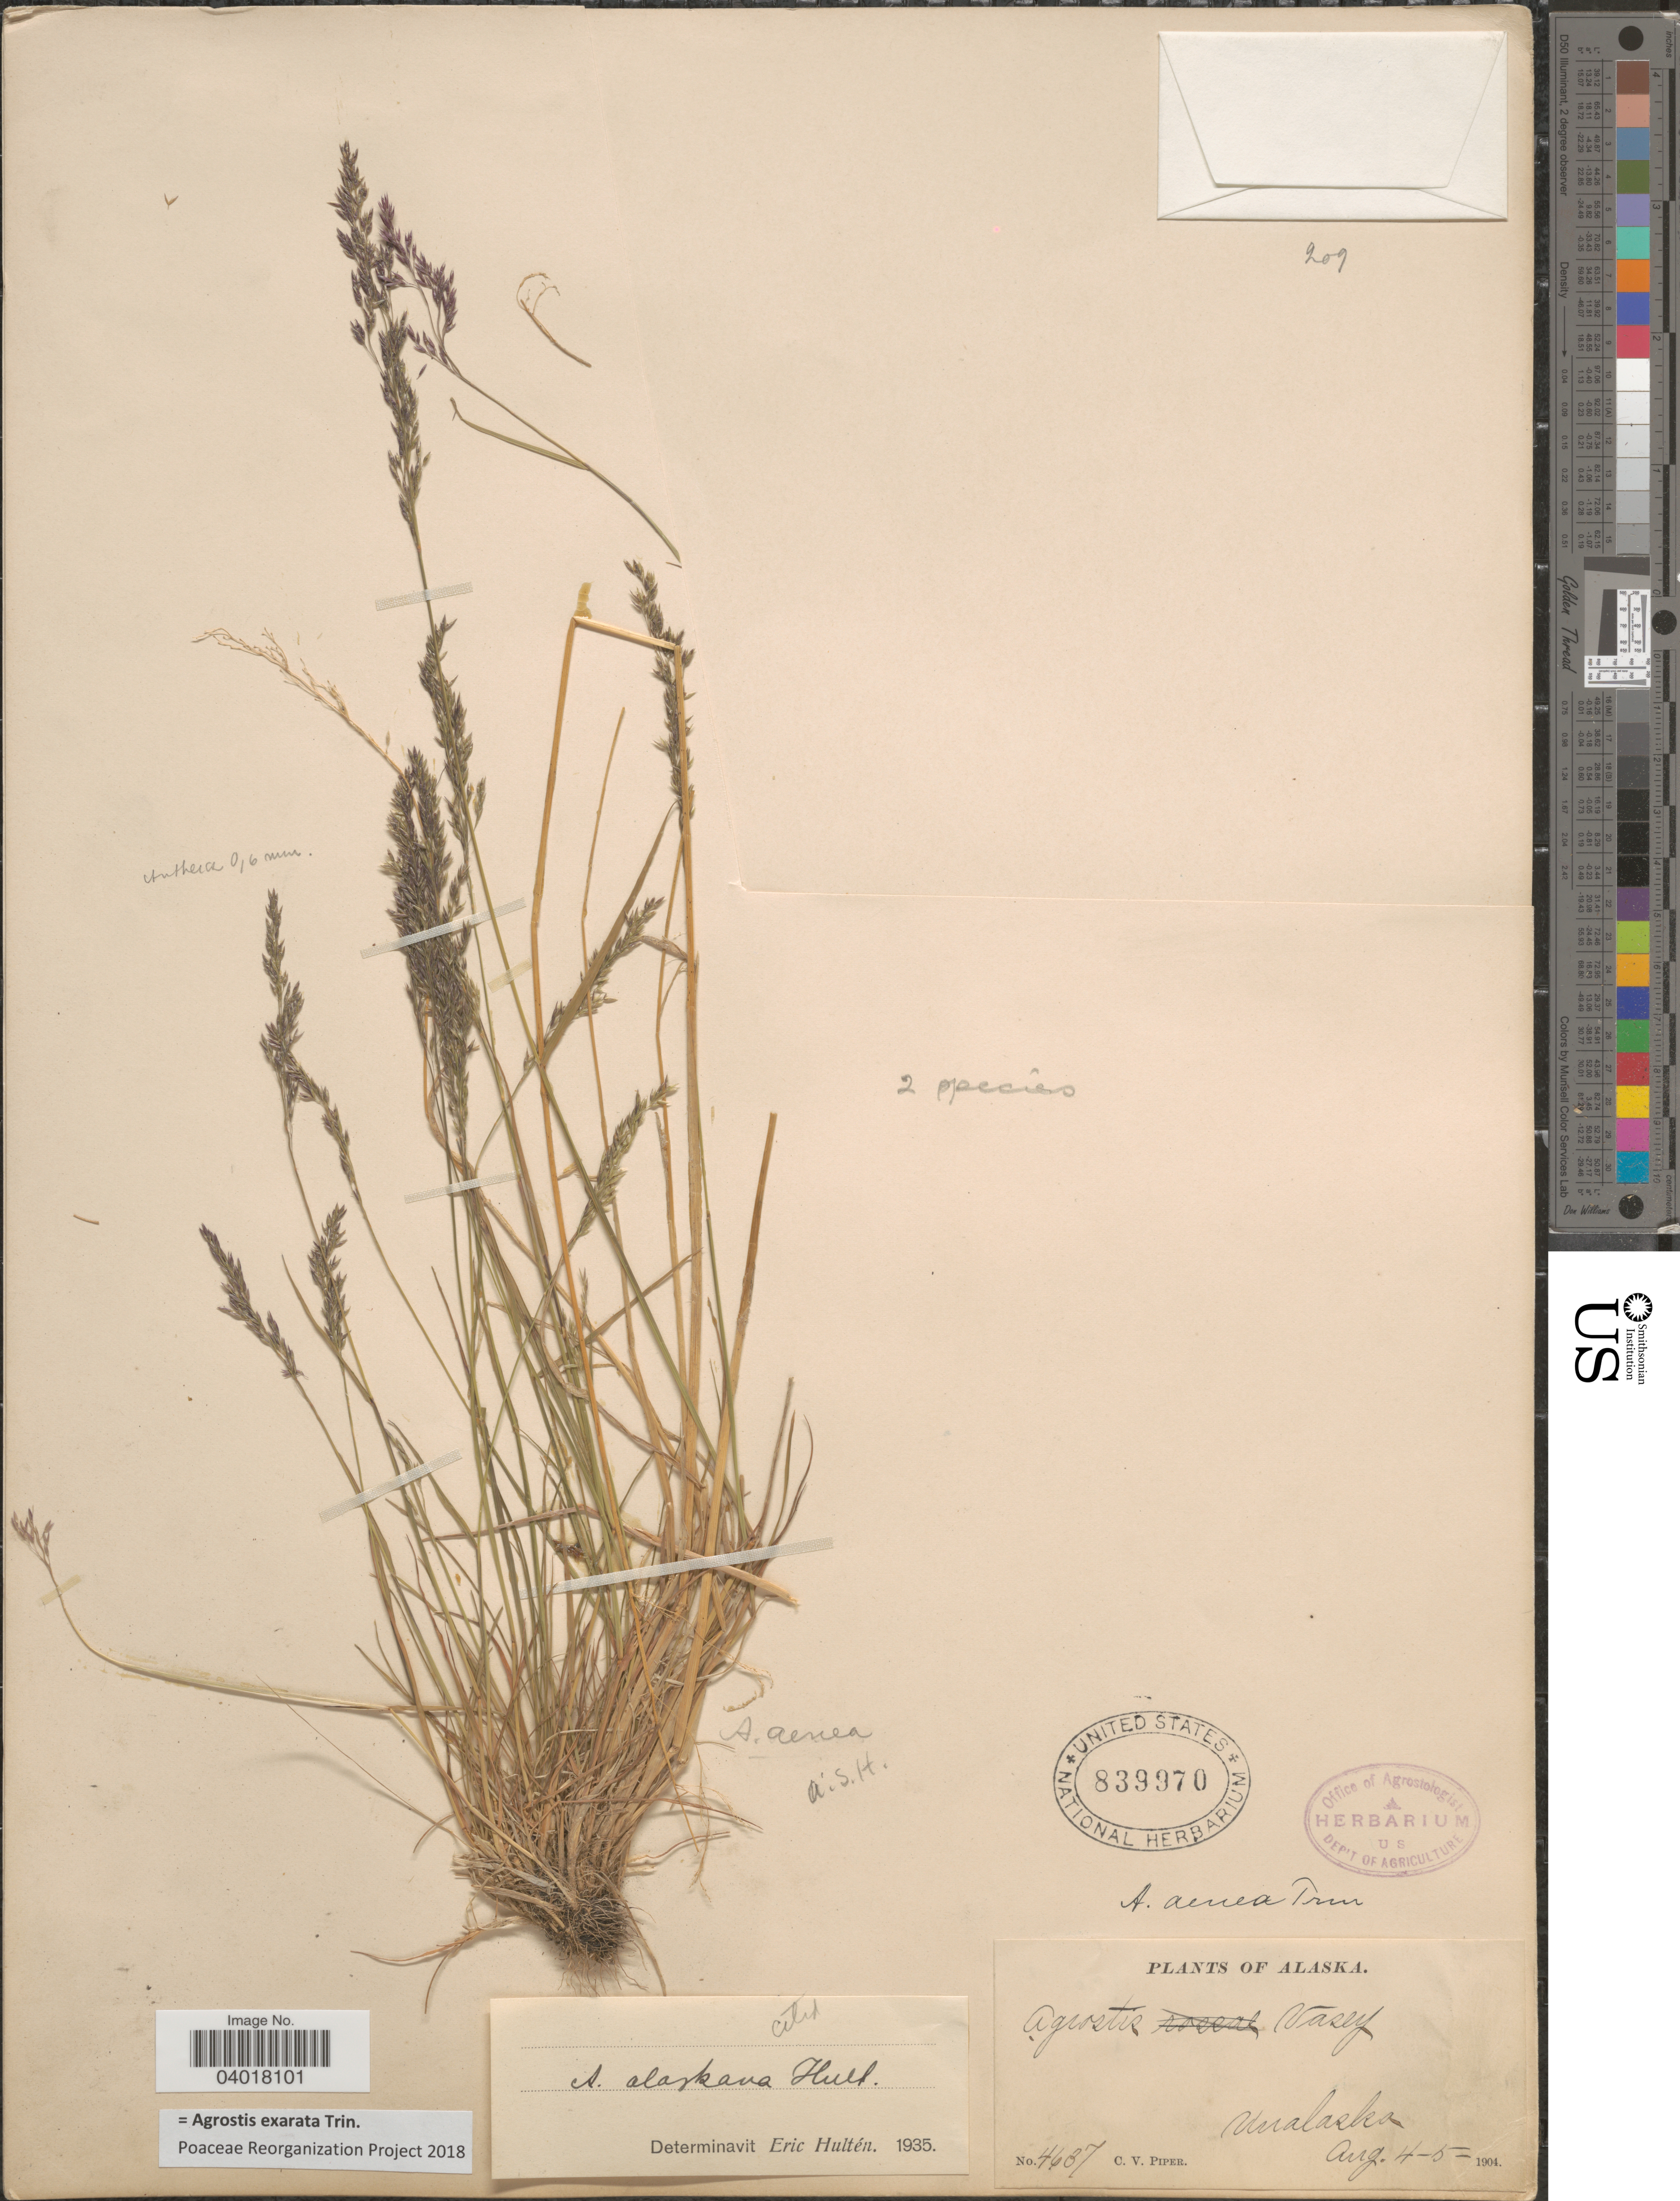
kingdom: Plantae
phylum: Tracheophyta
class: Liliopsida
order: Poales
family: Poaceae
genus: Agrostis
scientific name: Agrostis exarata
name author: Trin.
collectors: C. V. Piper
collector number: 4637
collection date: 1904-08-04/1904-08-05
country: United States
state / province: Alaska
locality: Unalaska.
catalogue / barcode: US 839970